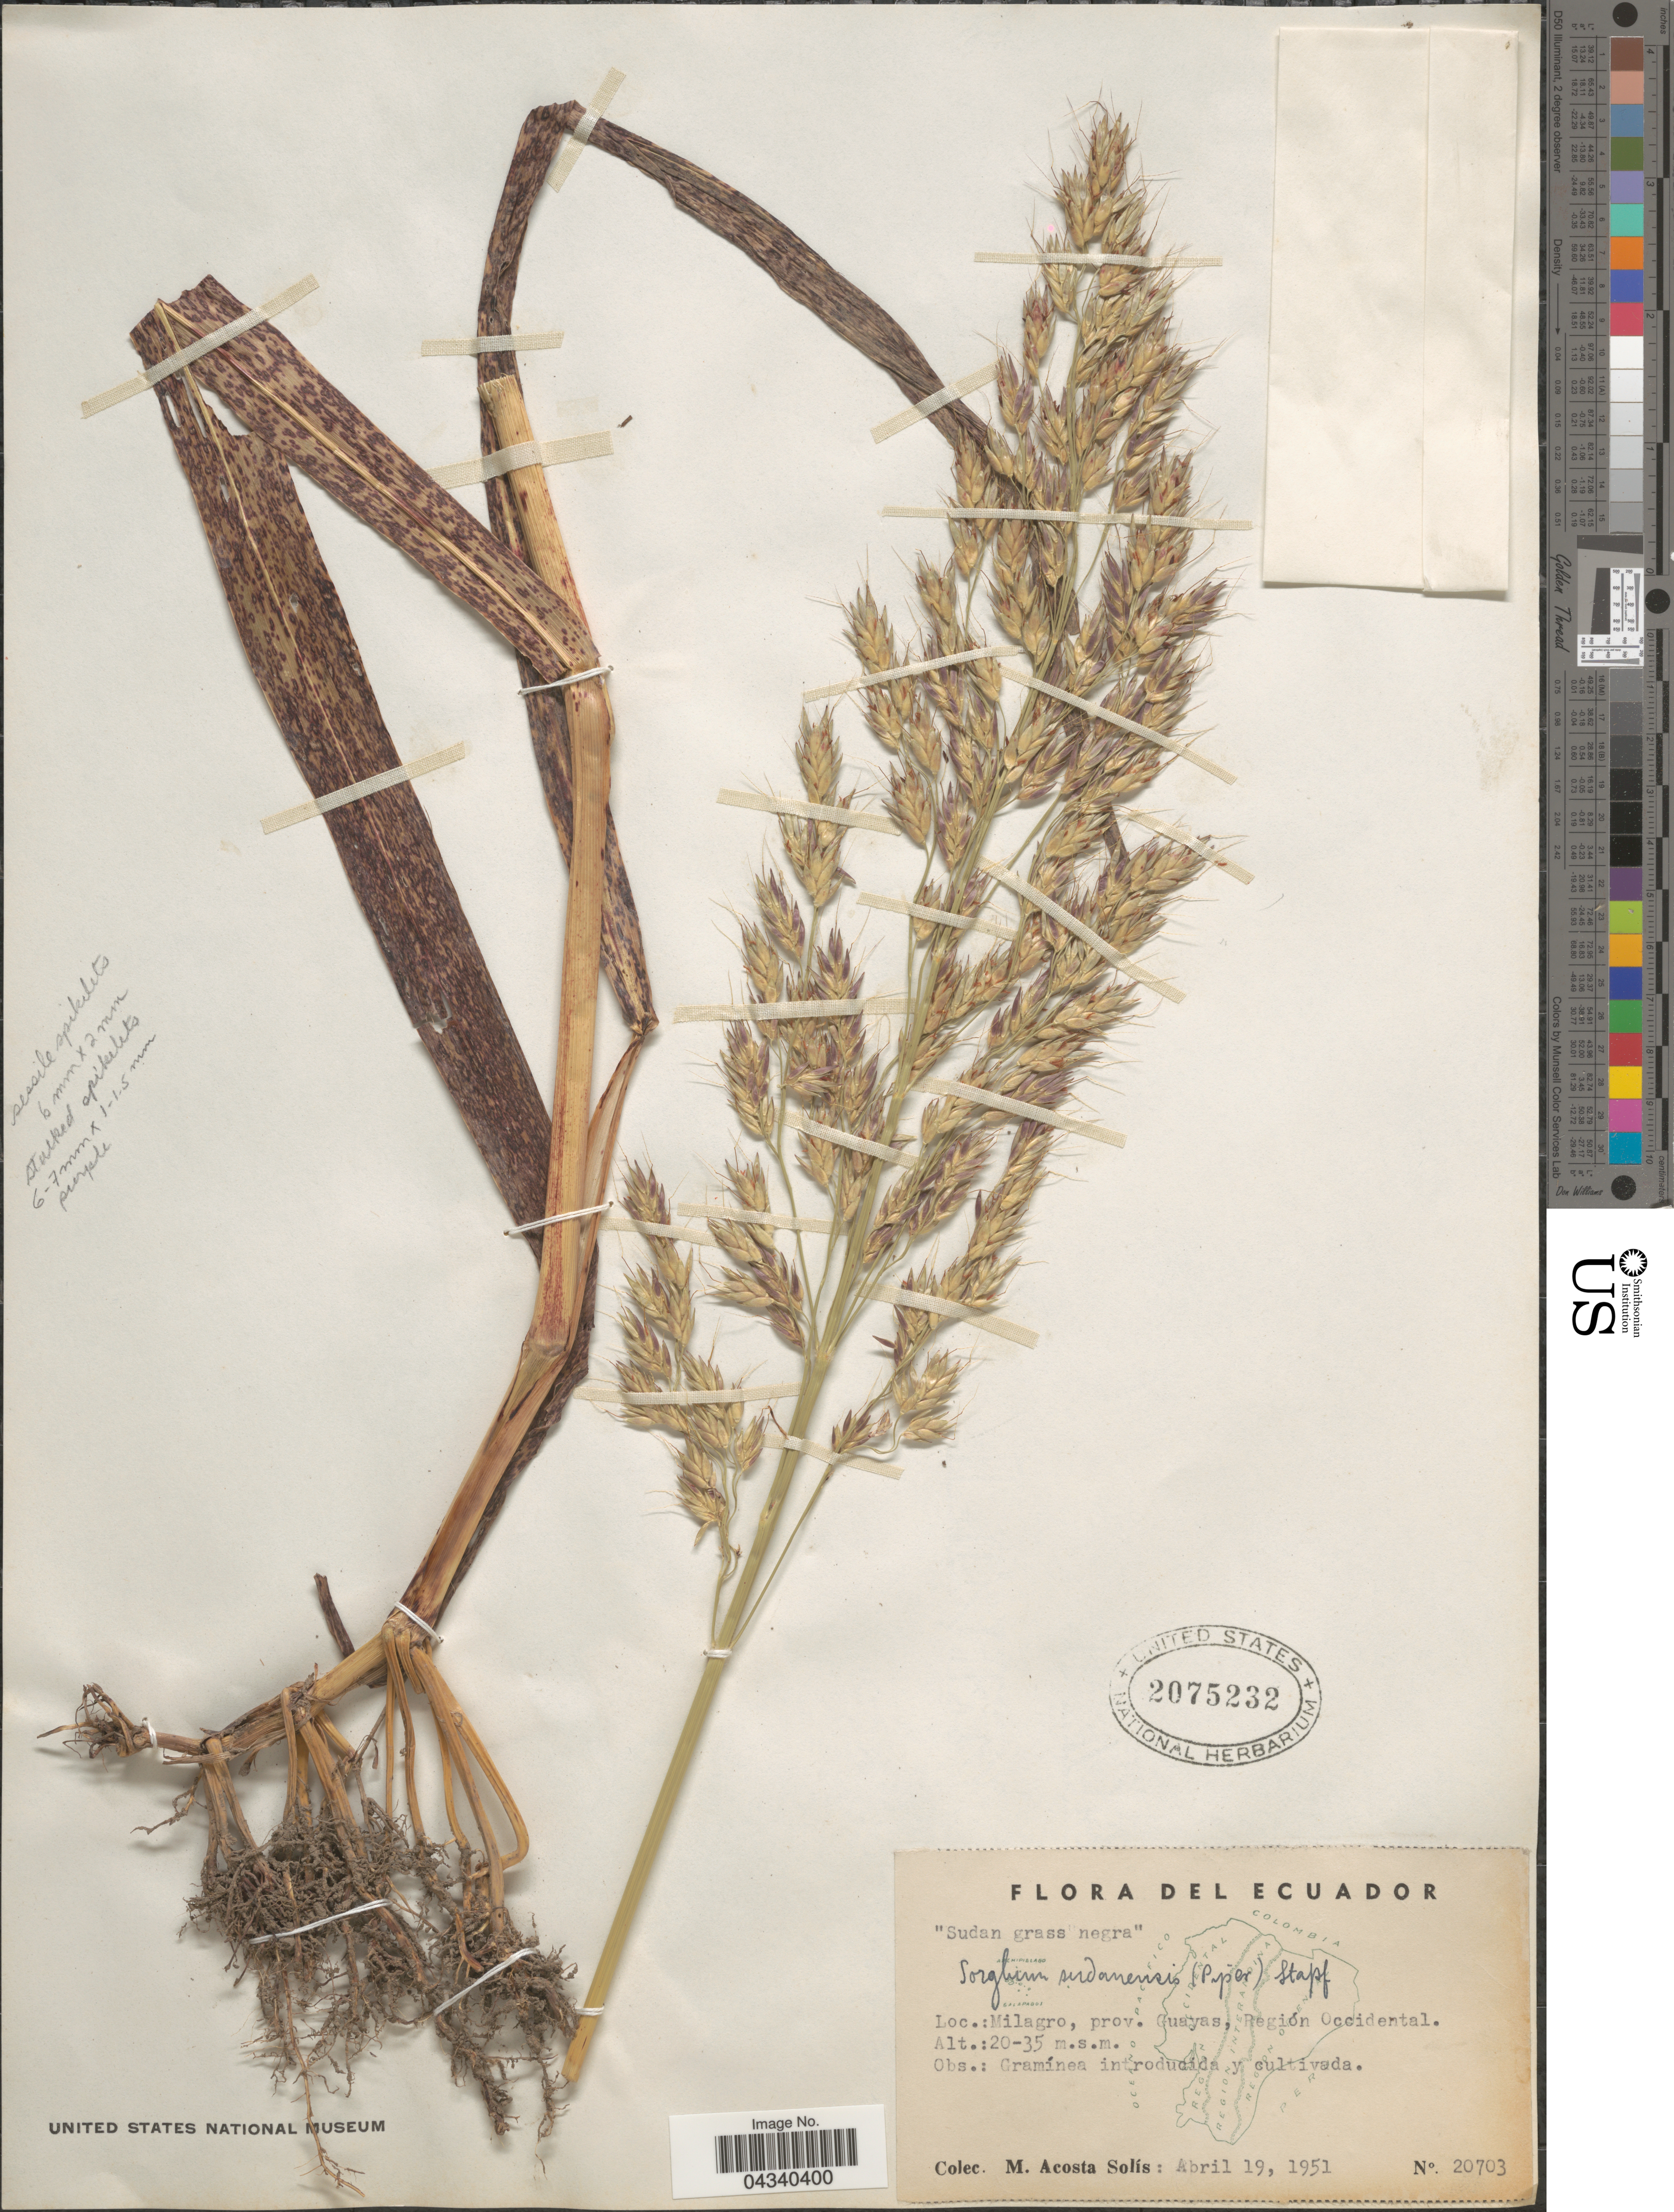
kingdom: Plantae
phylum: Tracheophyta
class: Liliopsida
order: Poales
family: Poaceae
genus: Sorghum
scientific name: Sorghum drummondii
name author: (Steud.) Nees ex Millsp. & Chase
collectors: M. Acosta Solis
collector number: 20703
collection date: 1951-04-19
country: Ecuador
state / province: Guayas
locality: Milagro, Región Occidental.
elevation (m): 20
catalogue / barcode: US 2075232